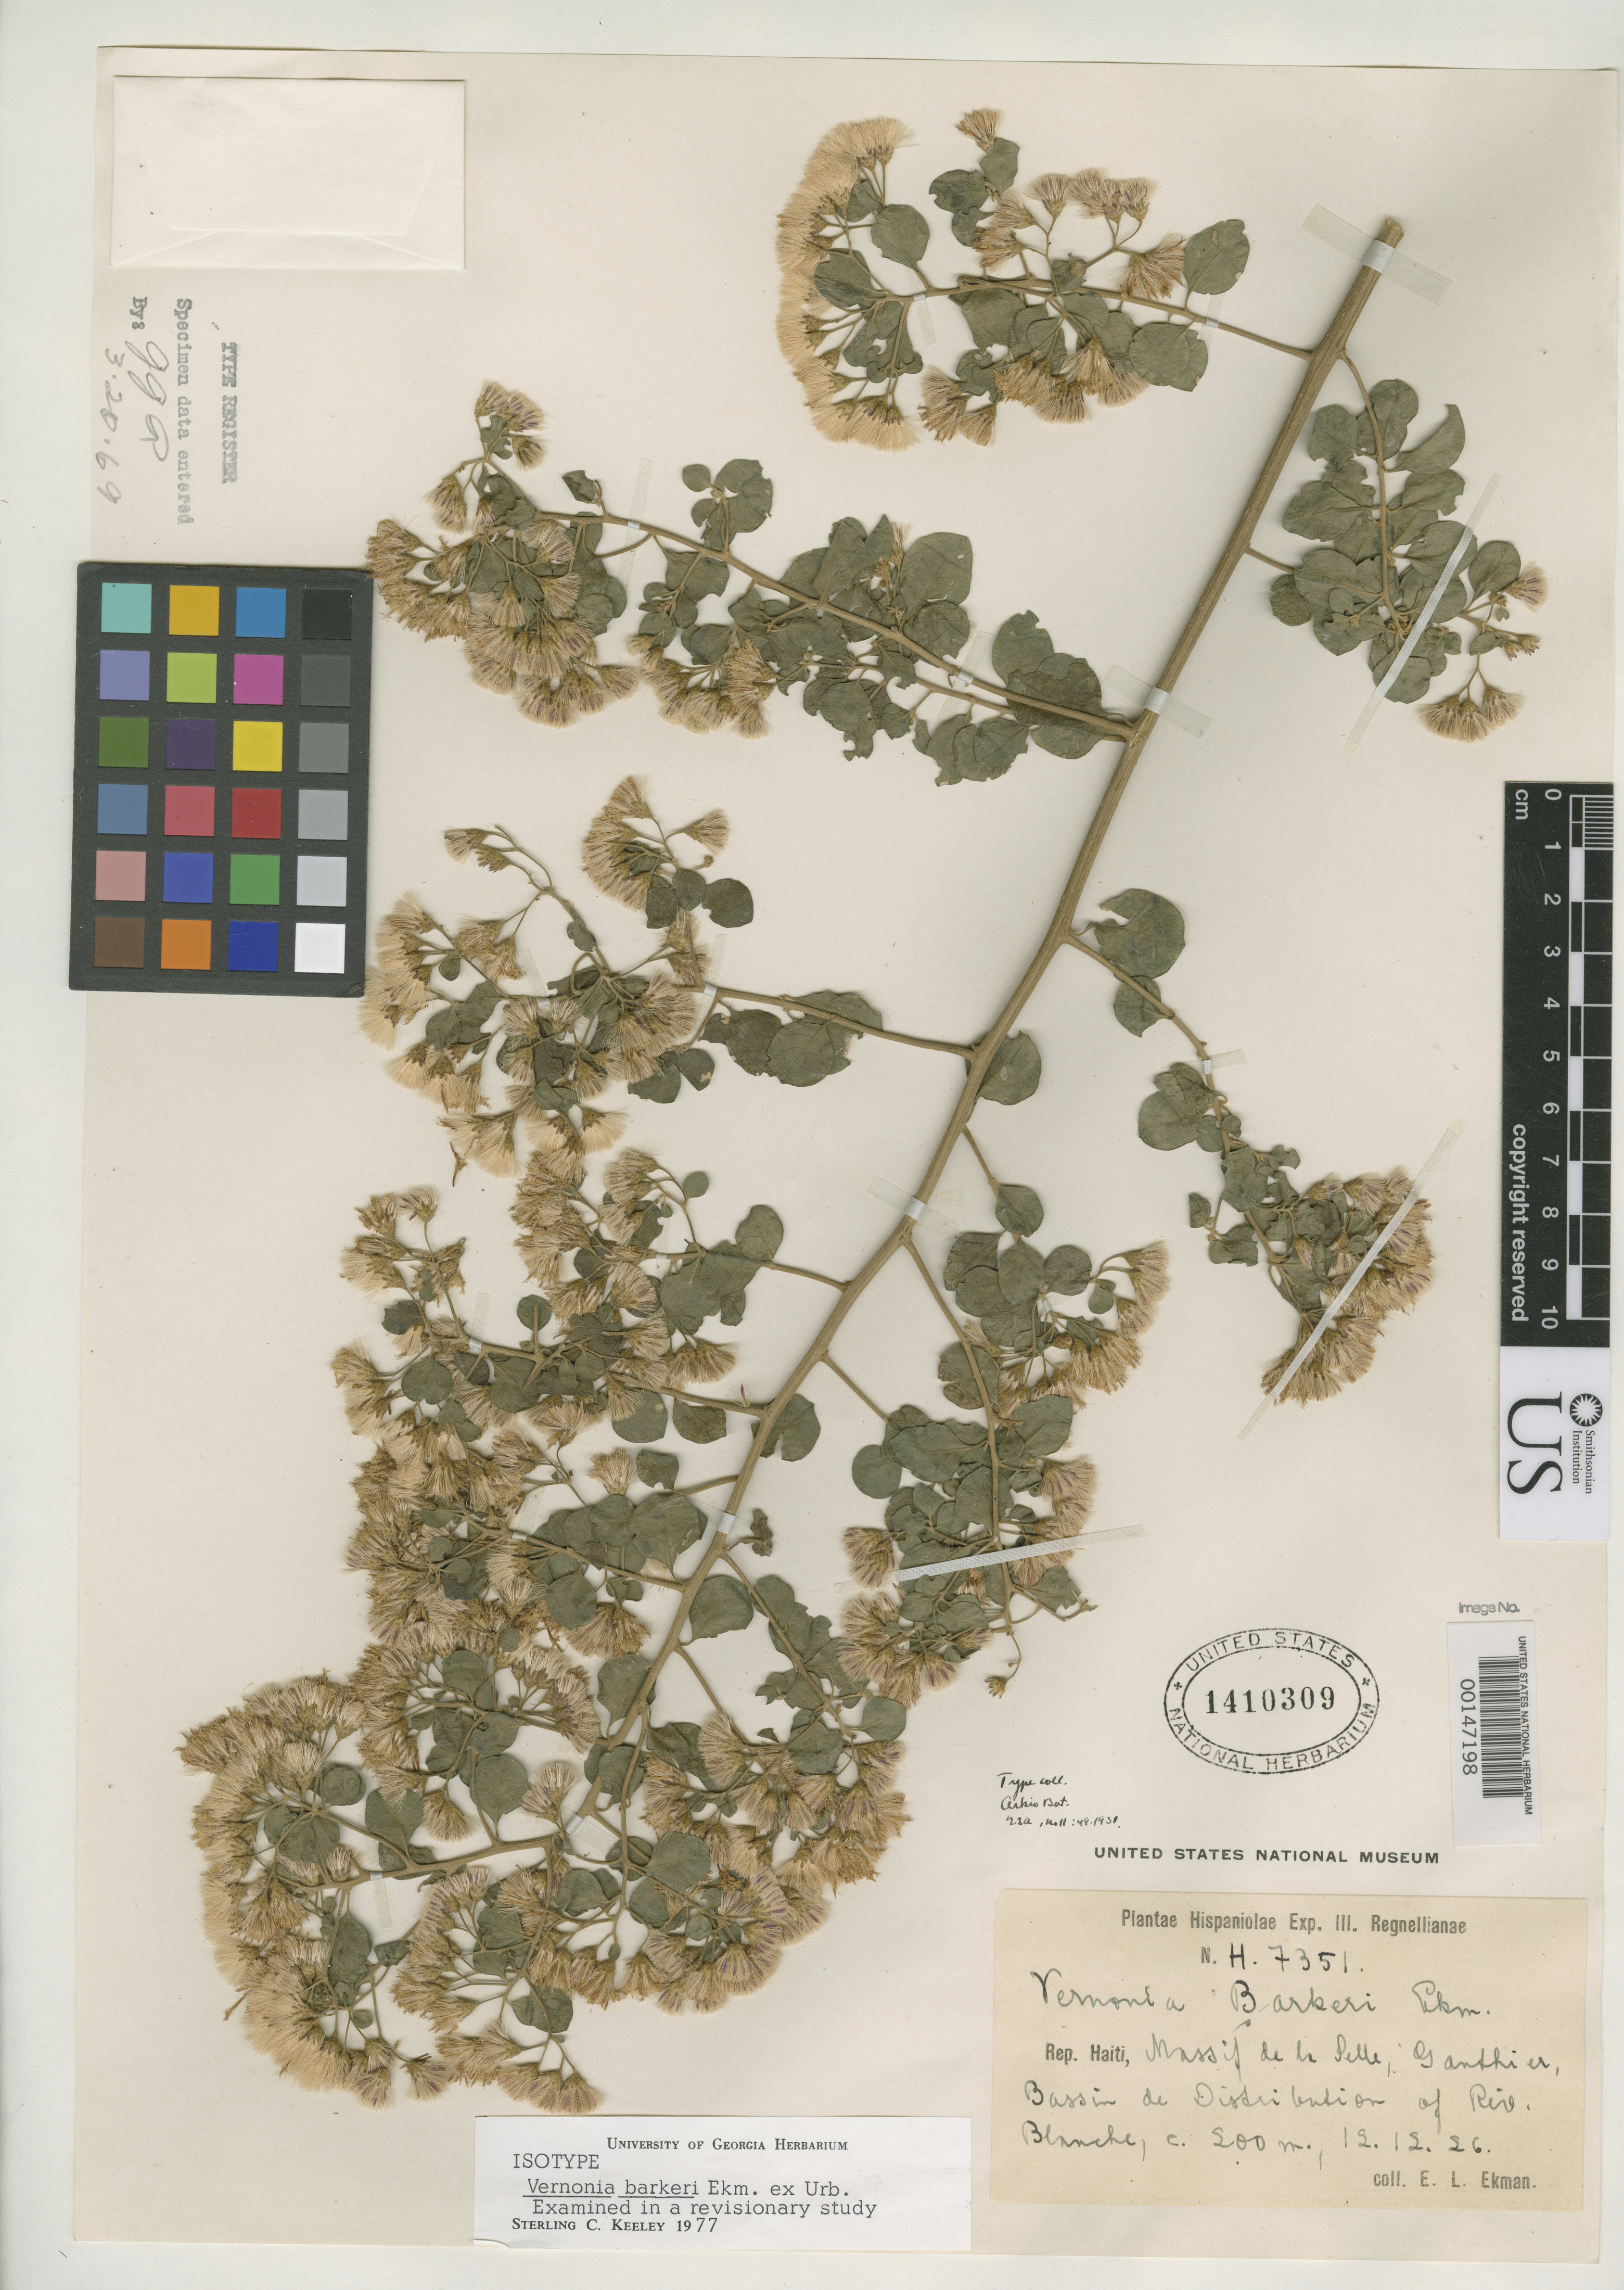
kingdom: Plantae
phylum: Tracheophyta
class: Magnoliopsida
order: Asterales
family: Asteraceae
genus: Vernonia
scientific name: Vernonia barkeri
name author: Ekman ex Urb.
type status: Isotype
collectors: E. L. Ekman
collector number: H 7351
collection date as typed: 12 Dec 1926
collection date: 1926-12-12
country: Haiti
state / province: Ouest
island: Hispaniola Island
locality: Massif de la Selle, Ganthier, Bassin de Distribution of Riv. Blanche.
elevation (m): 200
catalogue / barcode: US 1410309